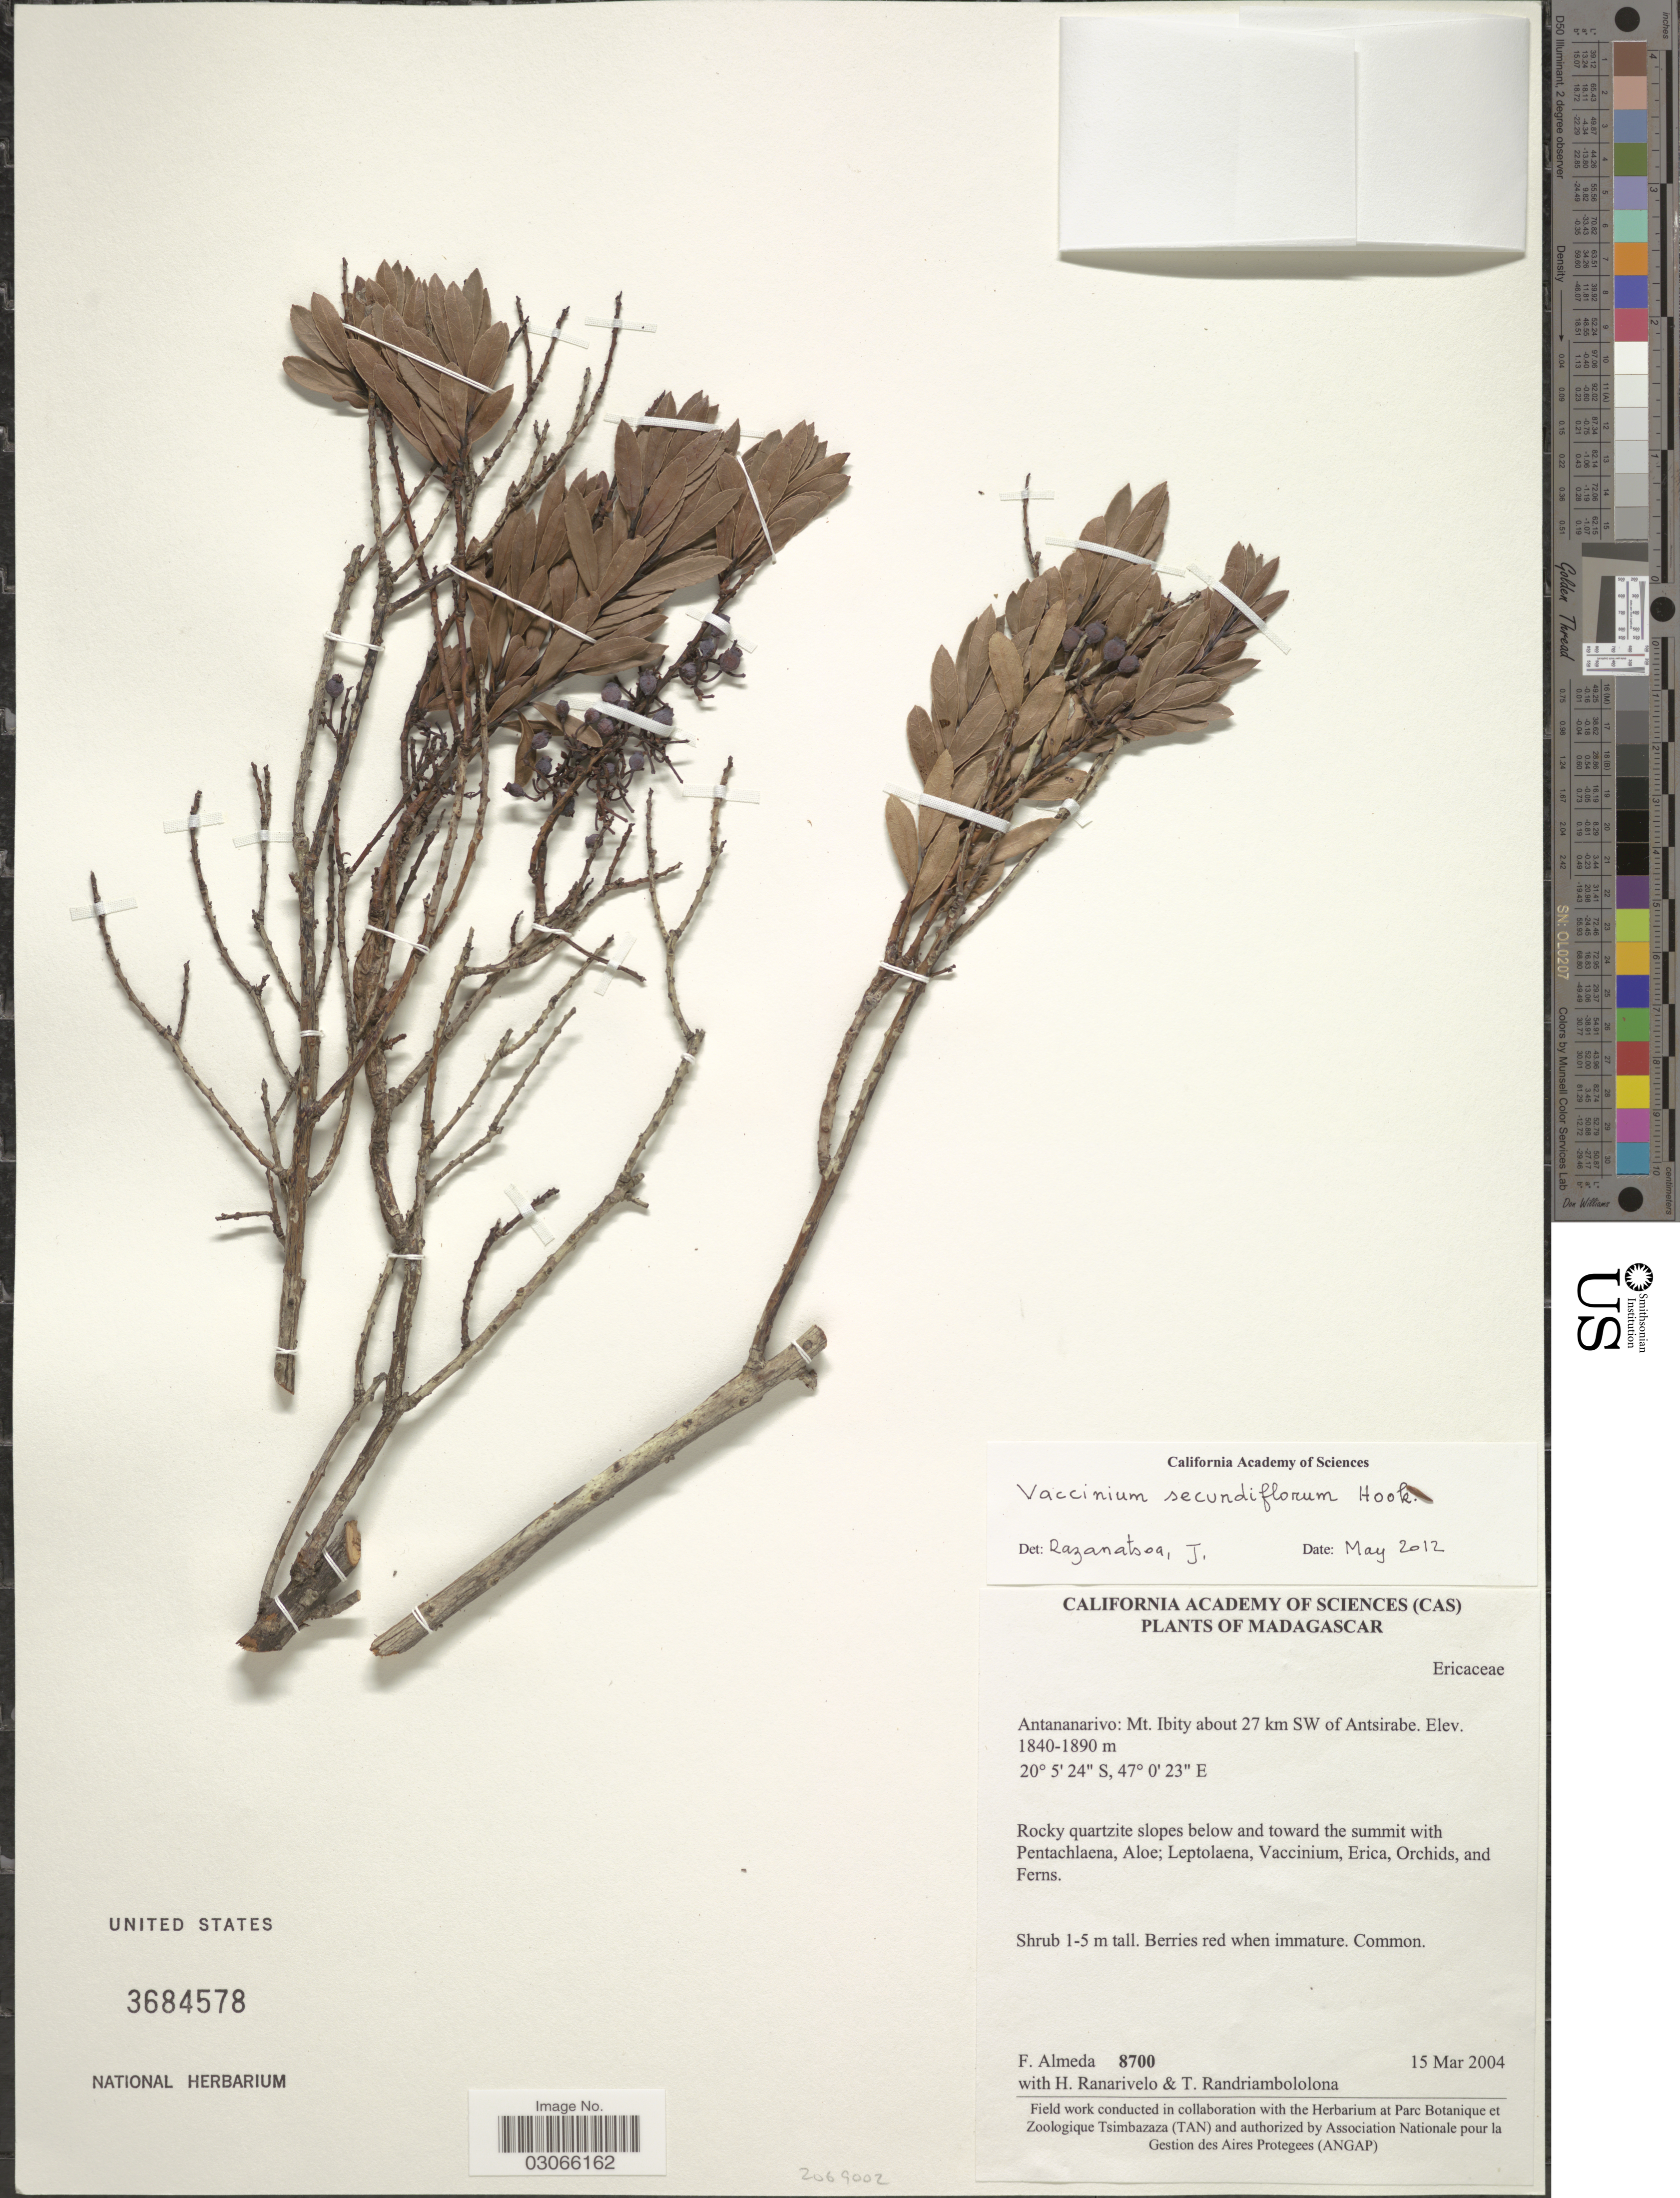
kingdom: Plantae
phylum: Tracheophyta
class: Magnoliopsida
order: Ericales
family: Ericaceae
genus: Vaccinium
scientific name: Vaccinium secundiflorum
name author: Hook.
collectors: F. Almeda, H. Ranarivelo & M. Randriambololona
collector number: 8700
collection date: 2004-03-15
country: Madagascar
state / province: Vakinankaratra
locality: Mt. Ibity about 27 km SW of Antsirabe.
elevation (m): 1840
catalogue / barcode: US 3684578